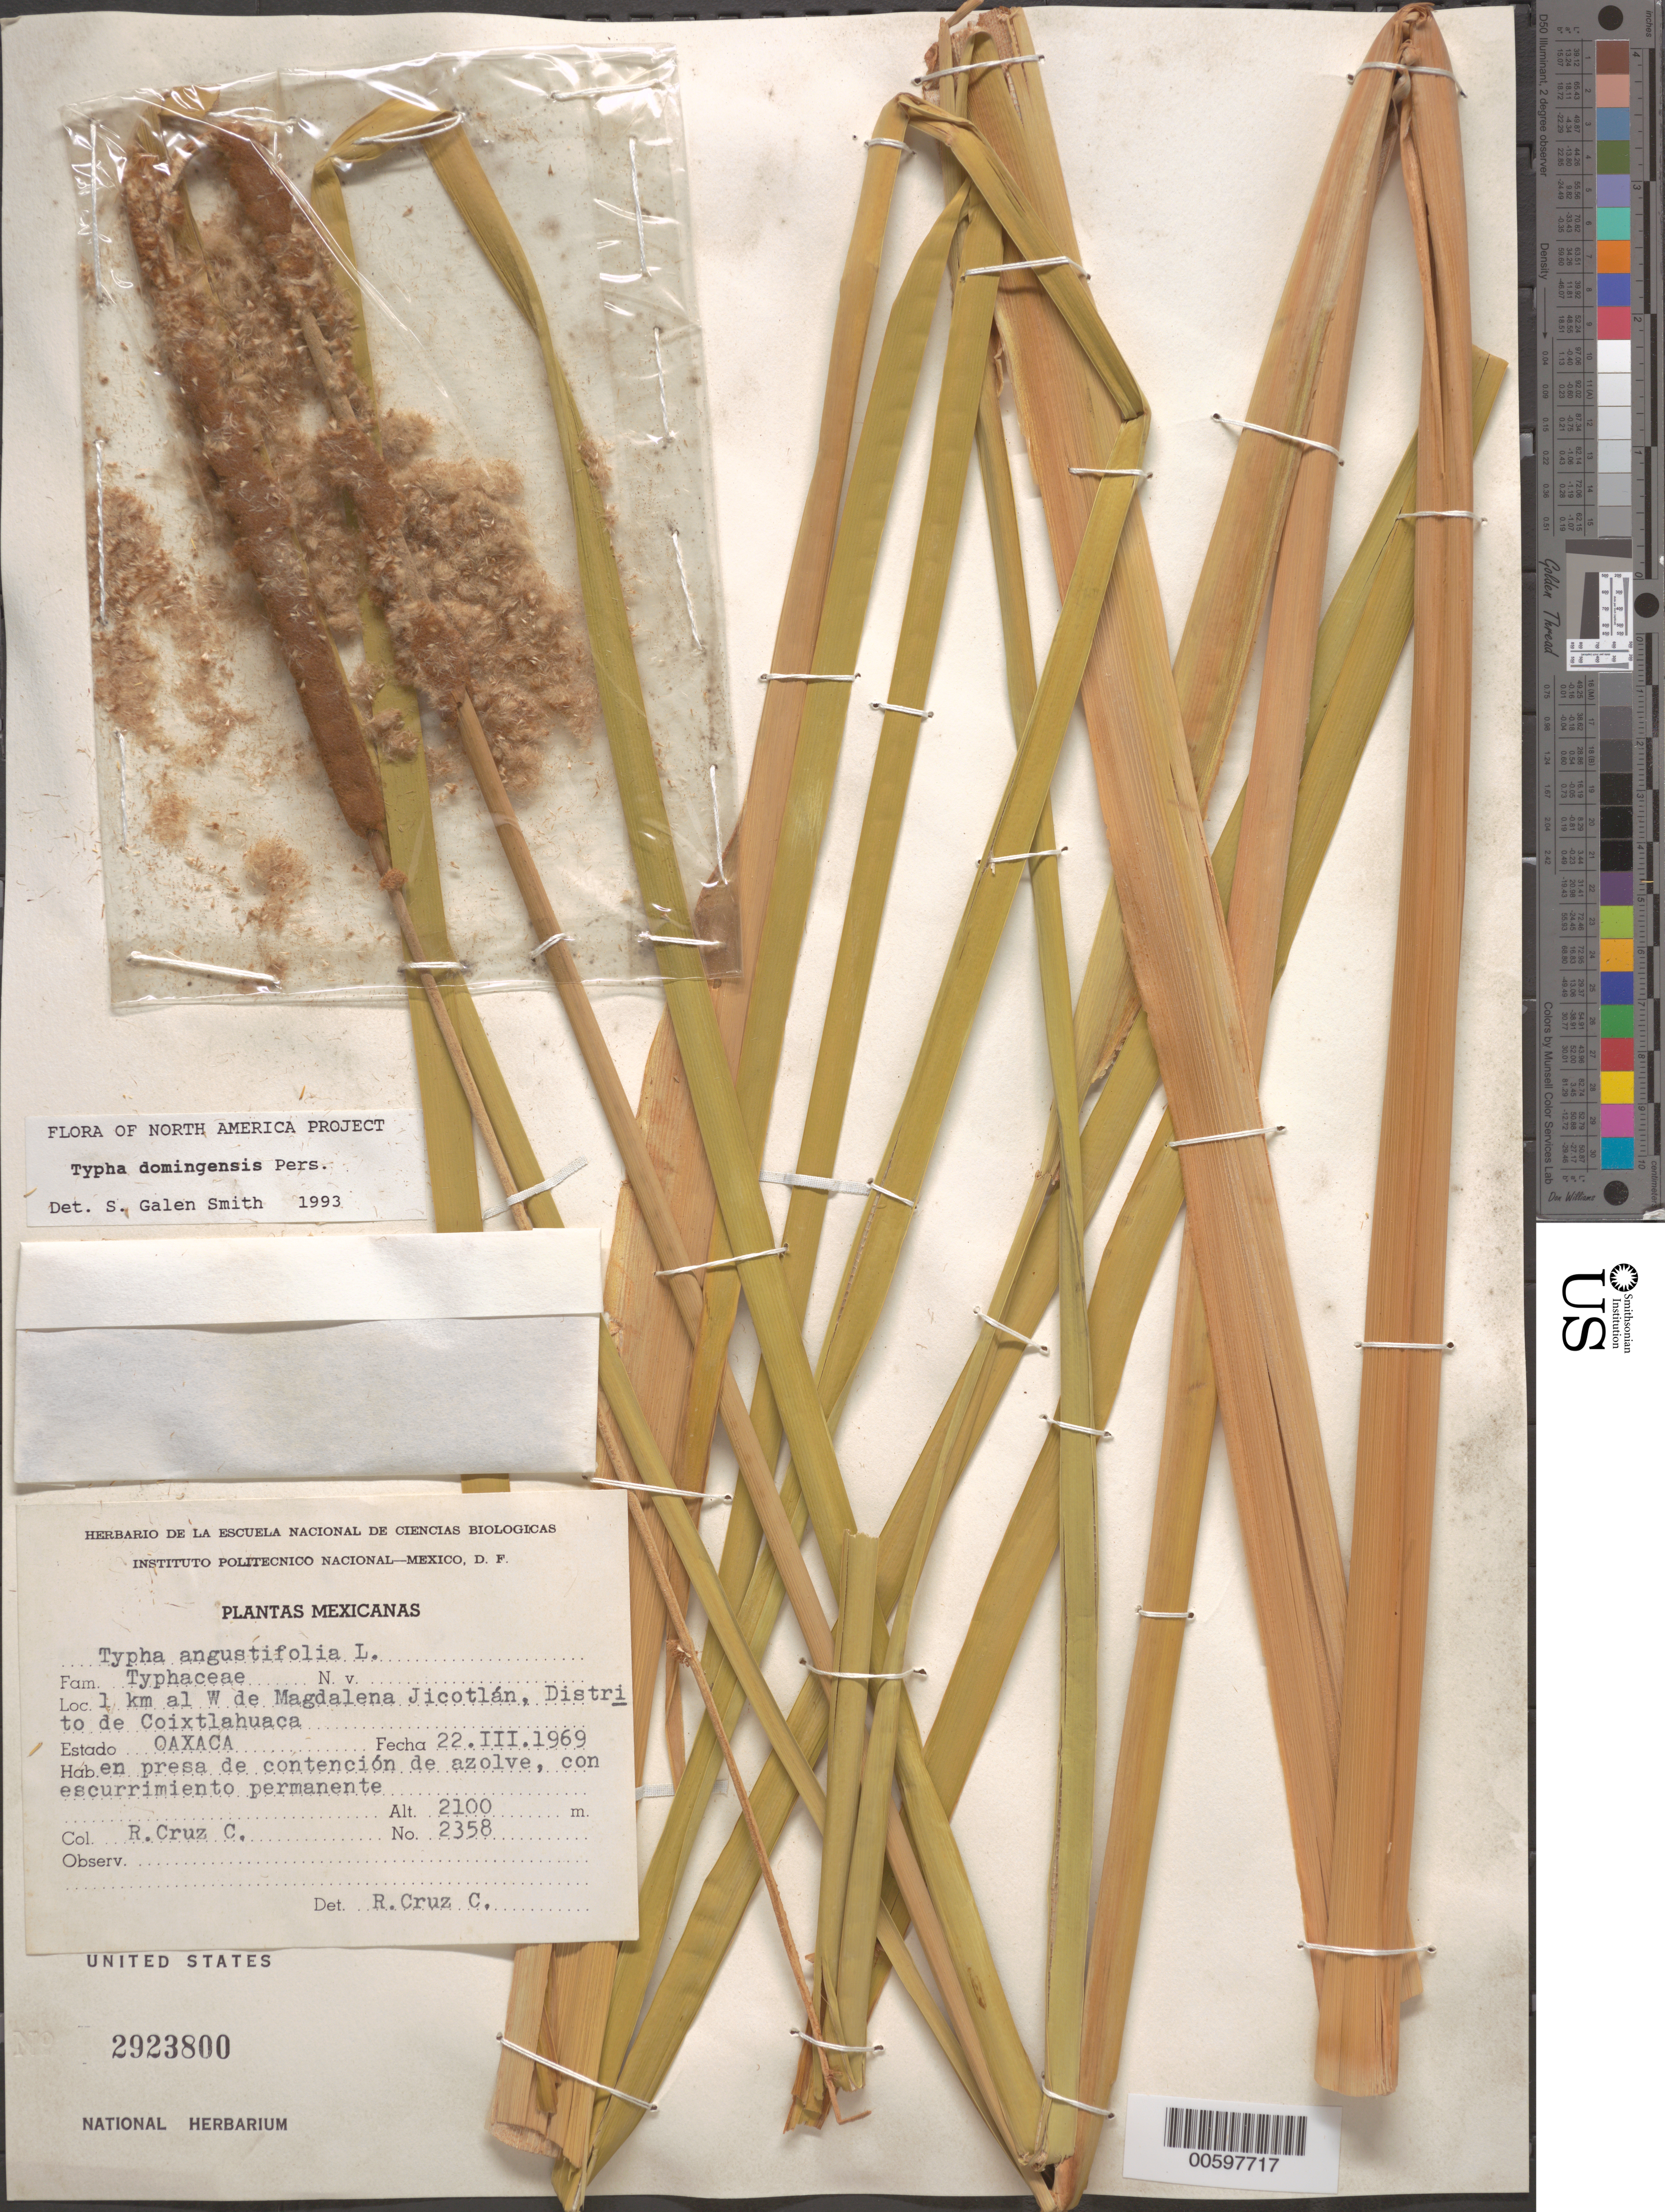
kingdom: Plantae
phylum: Tracheophyta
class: Liliopsida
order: Poales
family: Typhaceae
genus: Typha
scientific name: Typha domingensis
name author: Pers.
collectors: R. Cruz-C.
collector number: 2358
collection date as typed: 22 Mar 1969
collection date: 1969-03-22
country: Mexico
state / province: Oaxaca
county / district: Coixtlahuaca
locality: W of Magdalena Jicotlan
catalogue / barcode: US 2923800